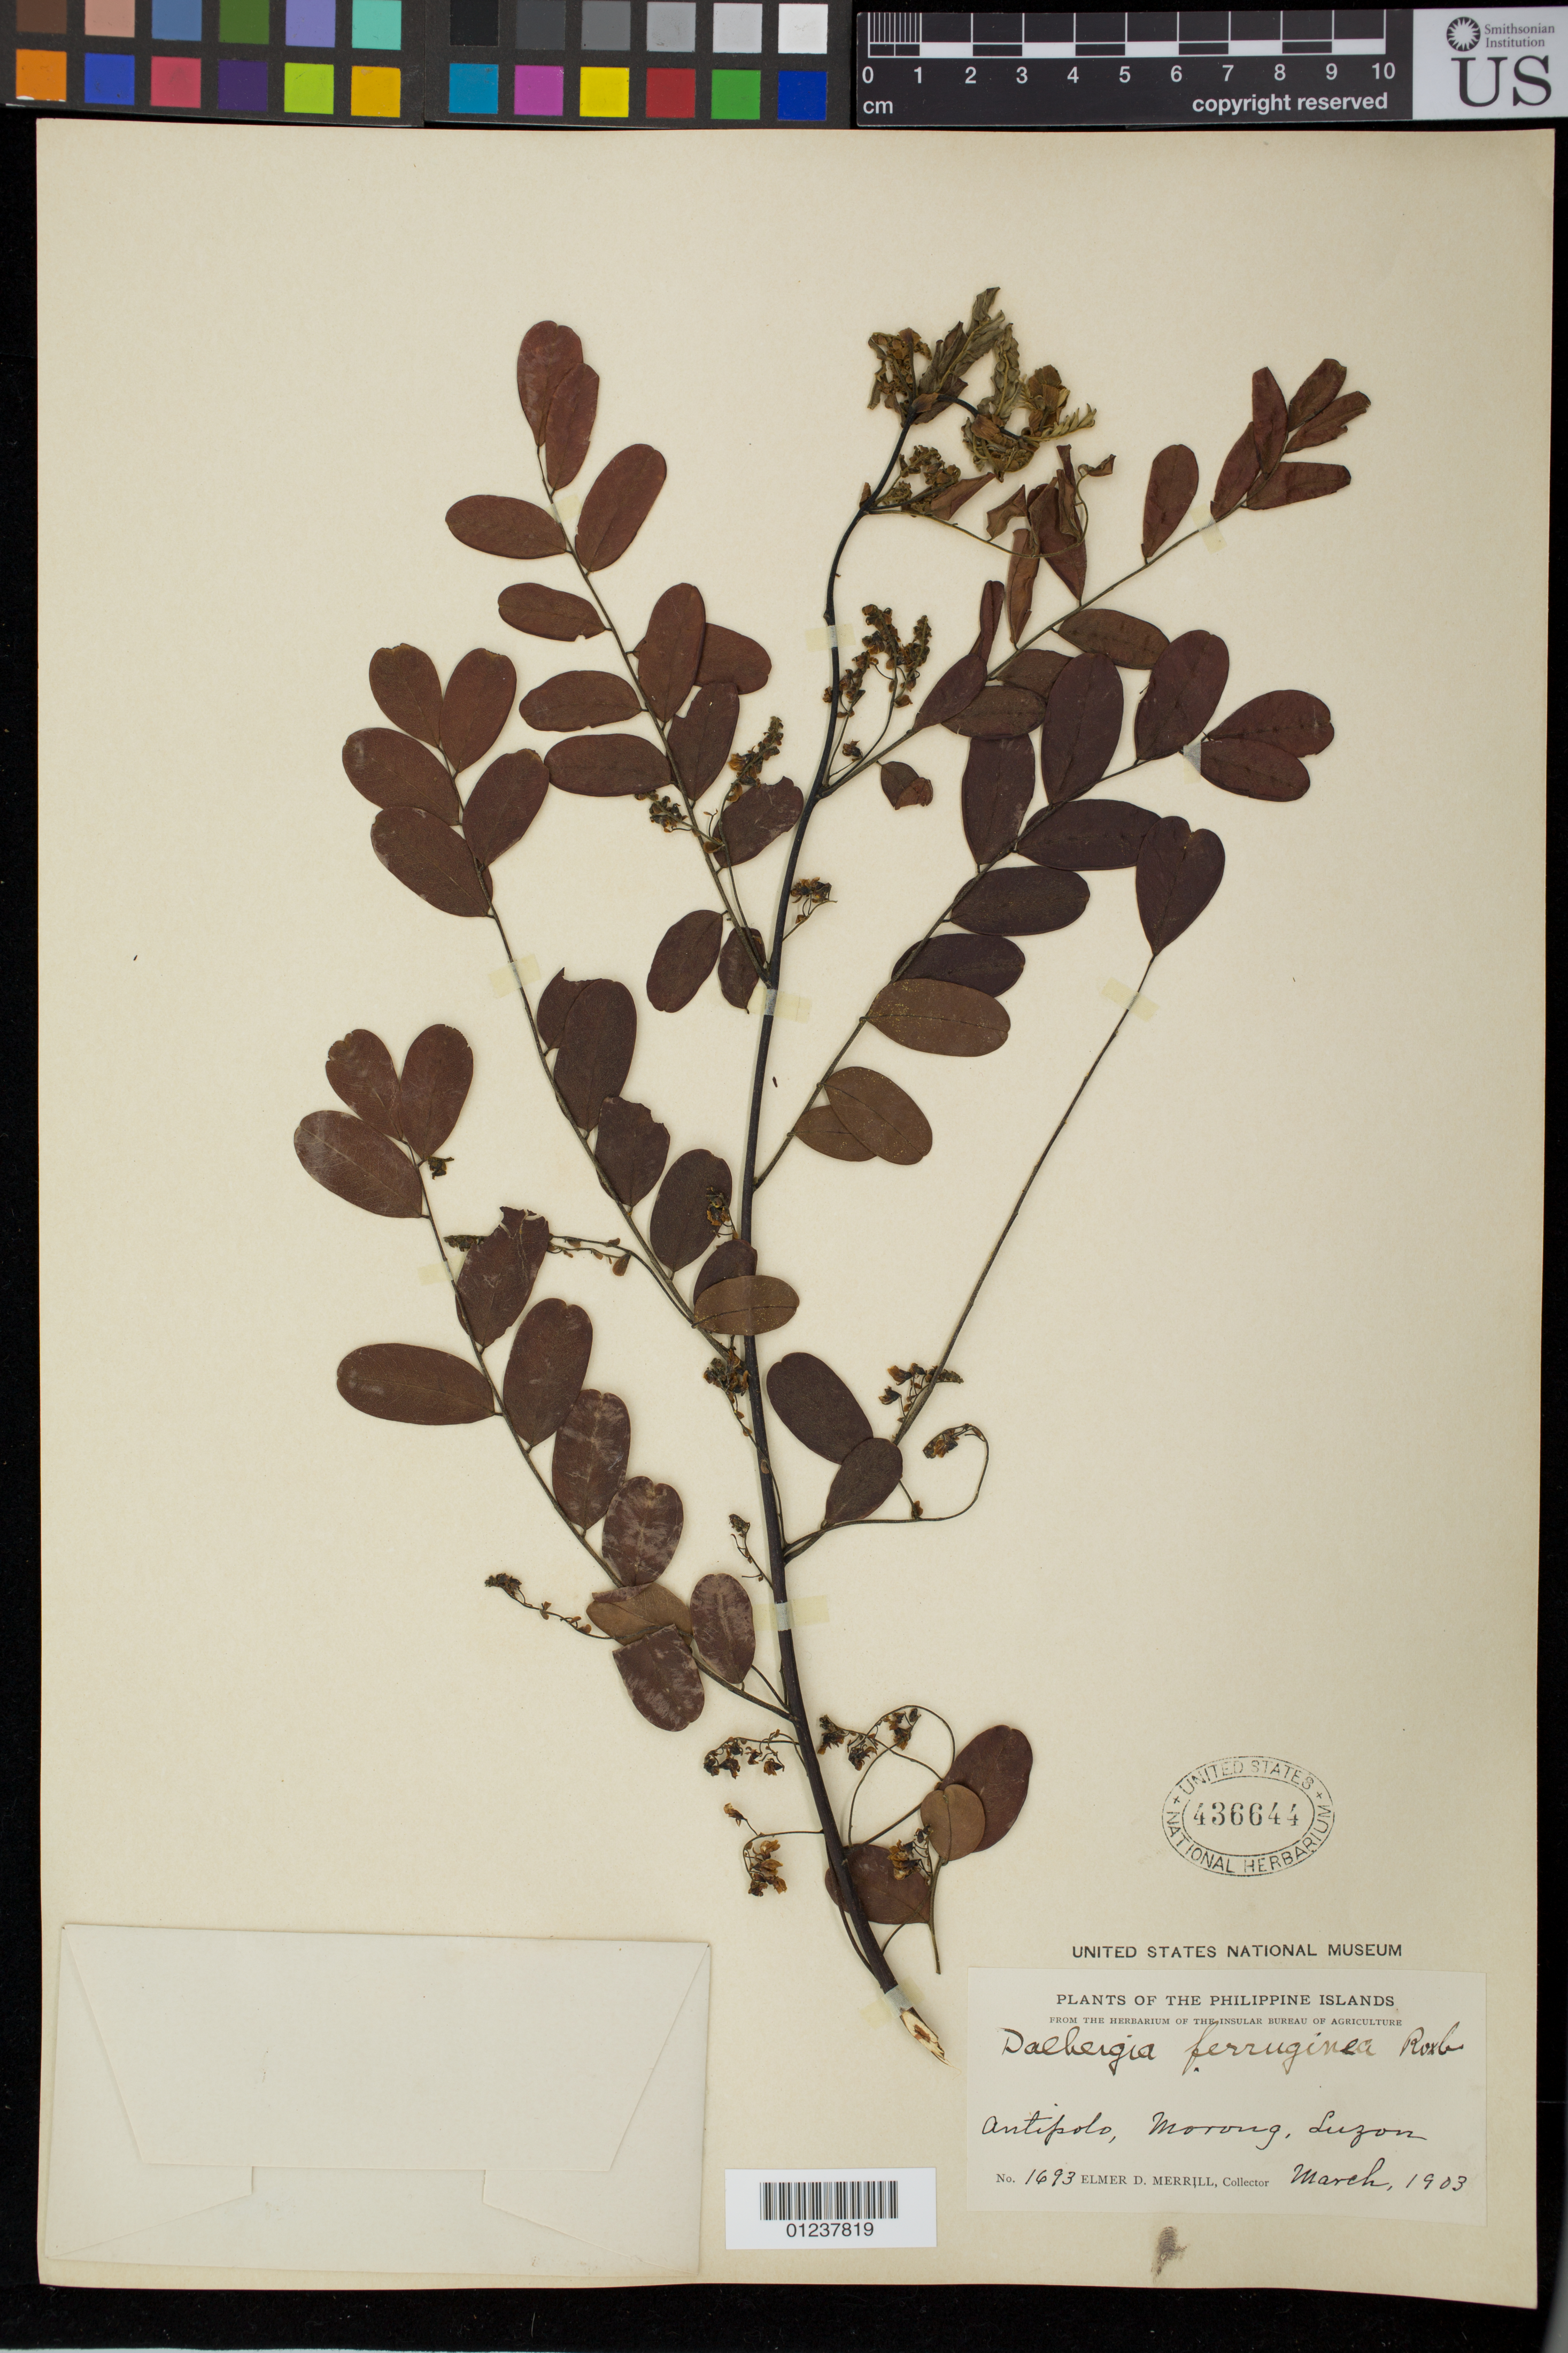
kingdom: Plantae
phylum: Tracheophyta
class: Magnoliopsida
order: Fabales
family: Fabaceae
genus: Dalbergia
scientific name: Dalbergia ferruginea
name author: Roxb.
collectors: E. D. Merrill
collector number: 1693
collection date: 1903-03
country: Philippines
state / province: Calabarzon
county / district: Rizal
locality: Antipolo, (Morong), Luzon.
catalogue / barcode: US 436644